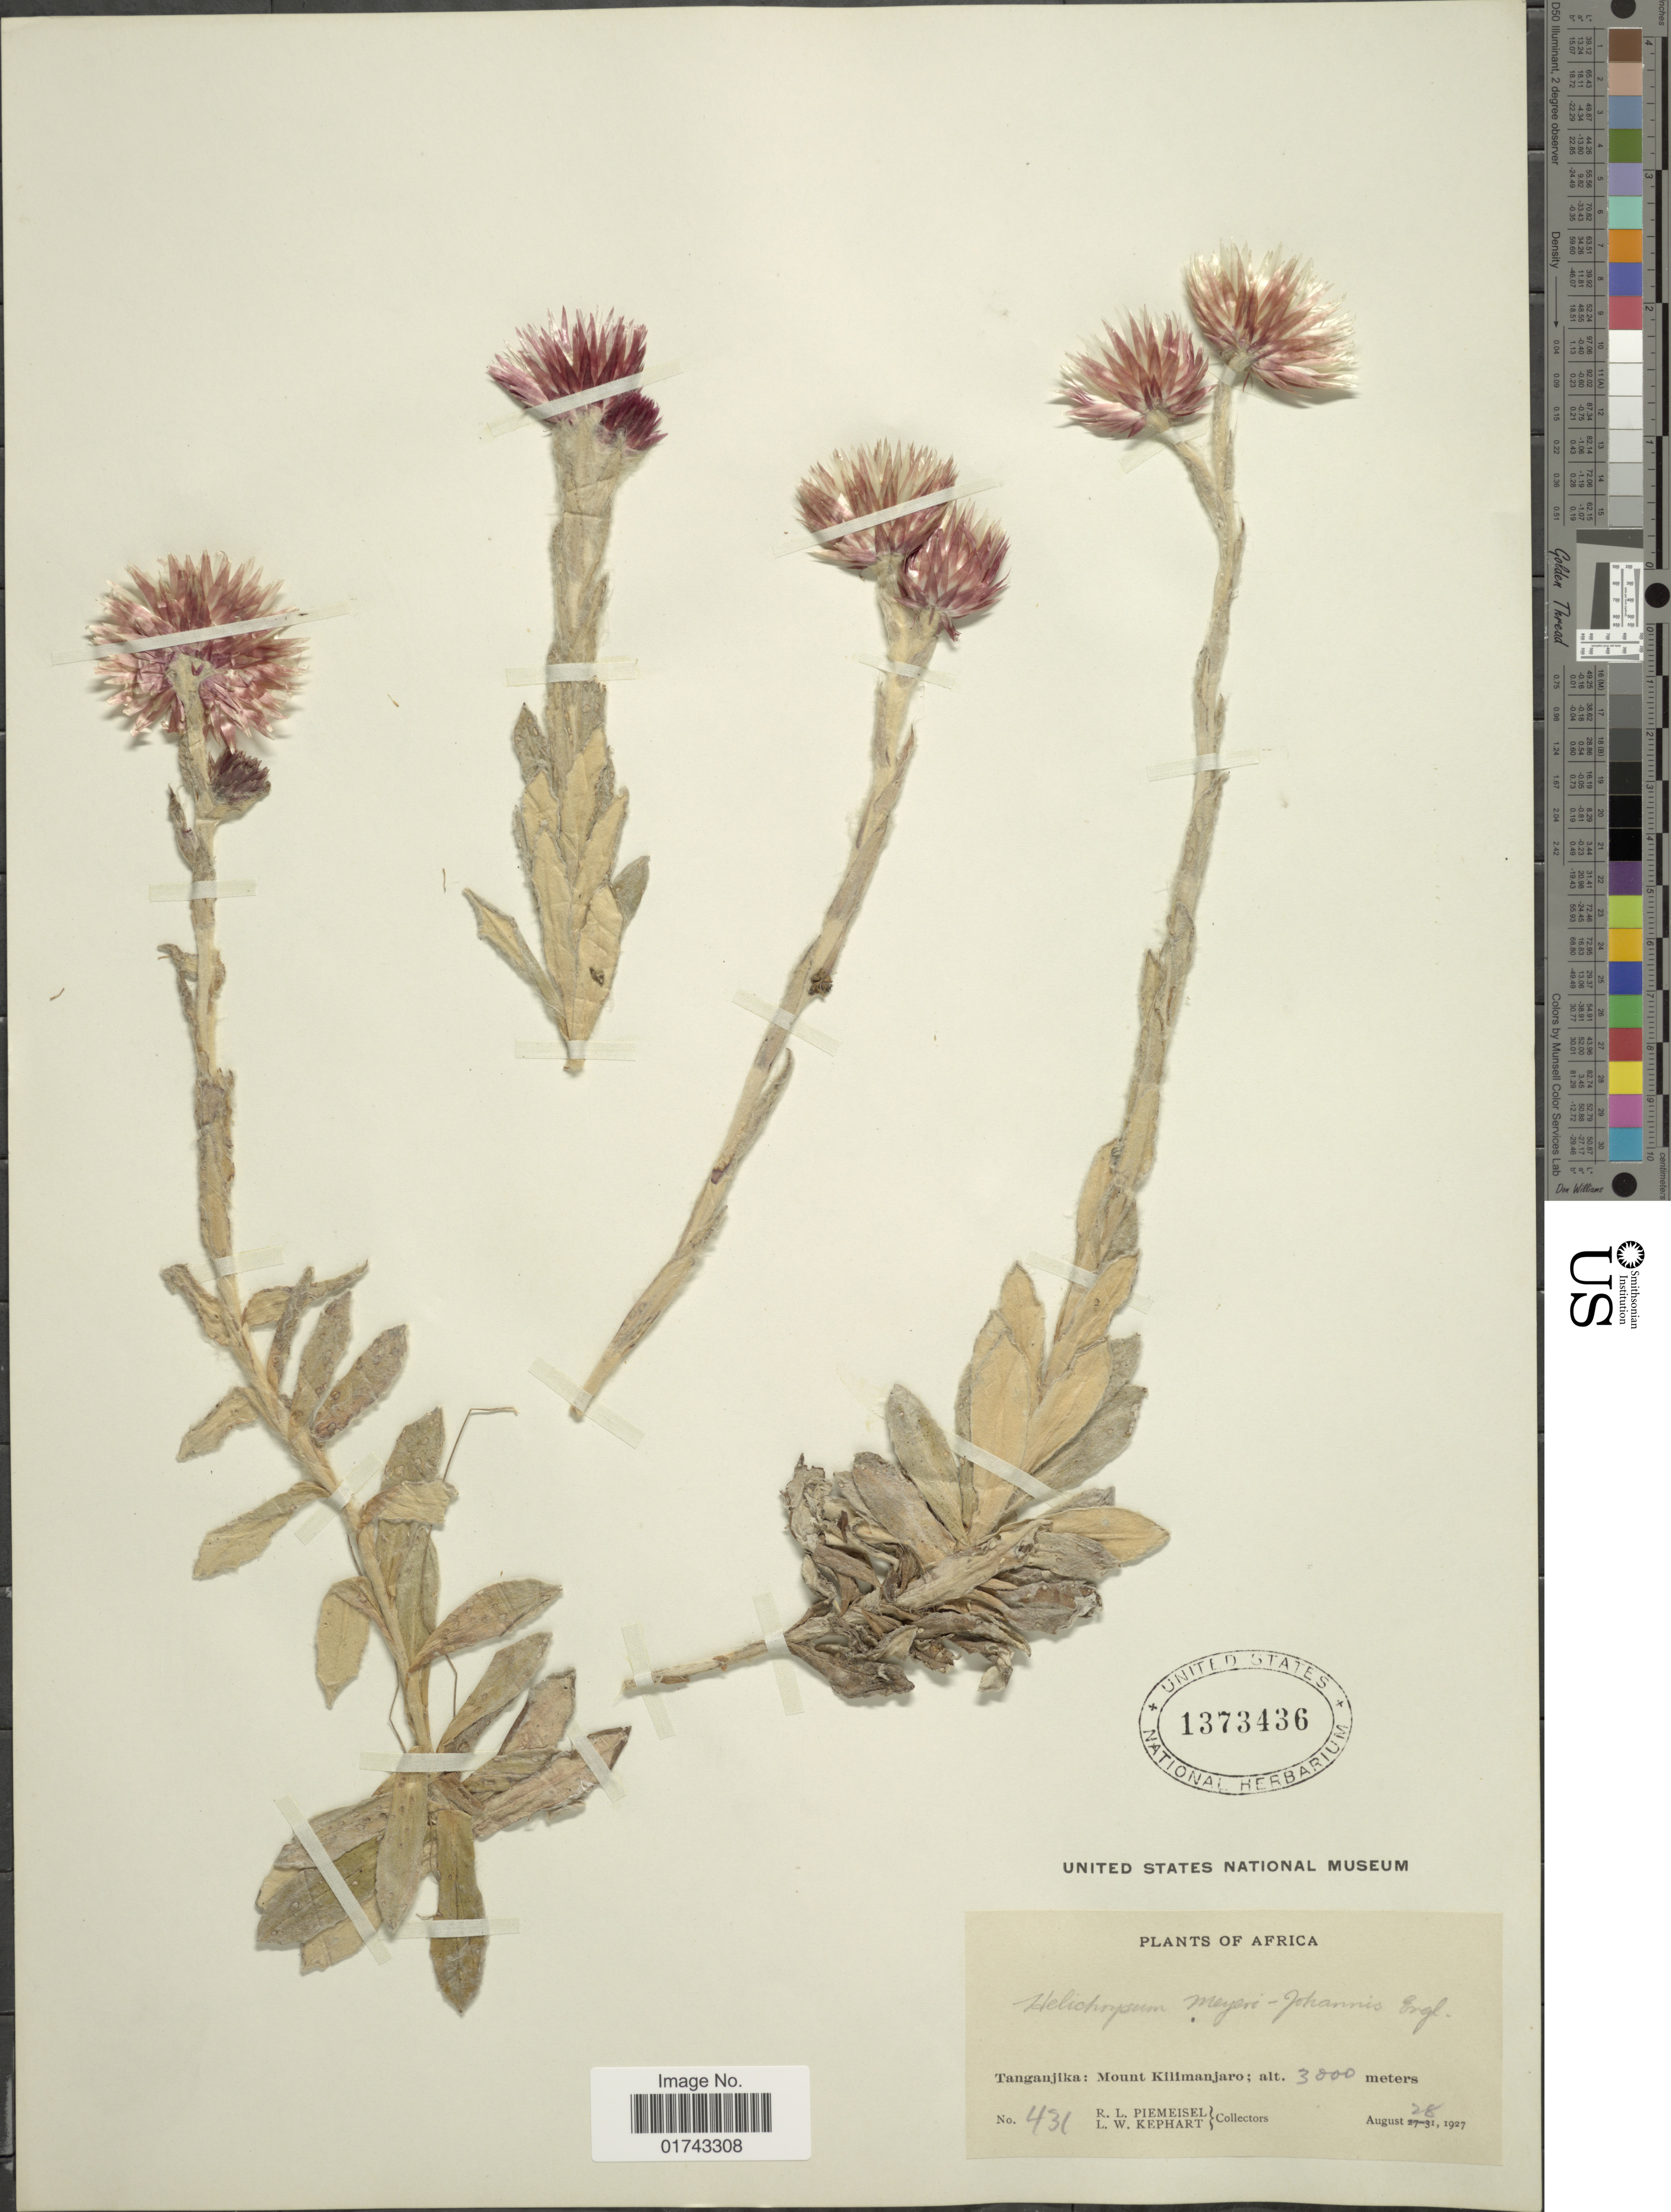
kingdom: Plantae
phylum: Tracheophyta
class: Magnoliopsida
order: Asterales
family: Asteraceae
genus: Helichrysum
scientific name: Helichrysum meyeri-johannis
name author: Engl.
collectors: R. L. Brown & L. W. Kephart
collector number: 431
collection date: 1927-08-28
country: Tanzania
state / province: Kilimanjaro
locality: Tanganjika: Mount Kilimanjaro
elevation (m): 3000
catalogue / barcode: US 1373436